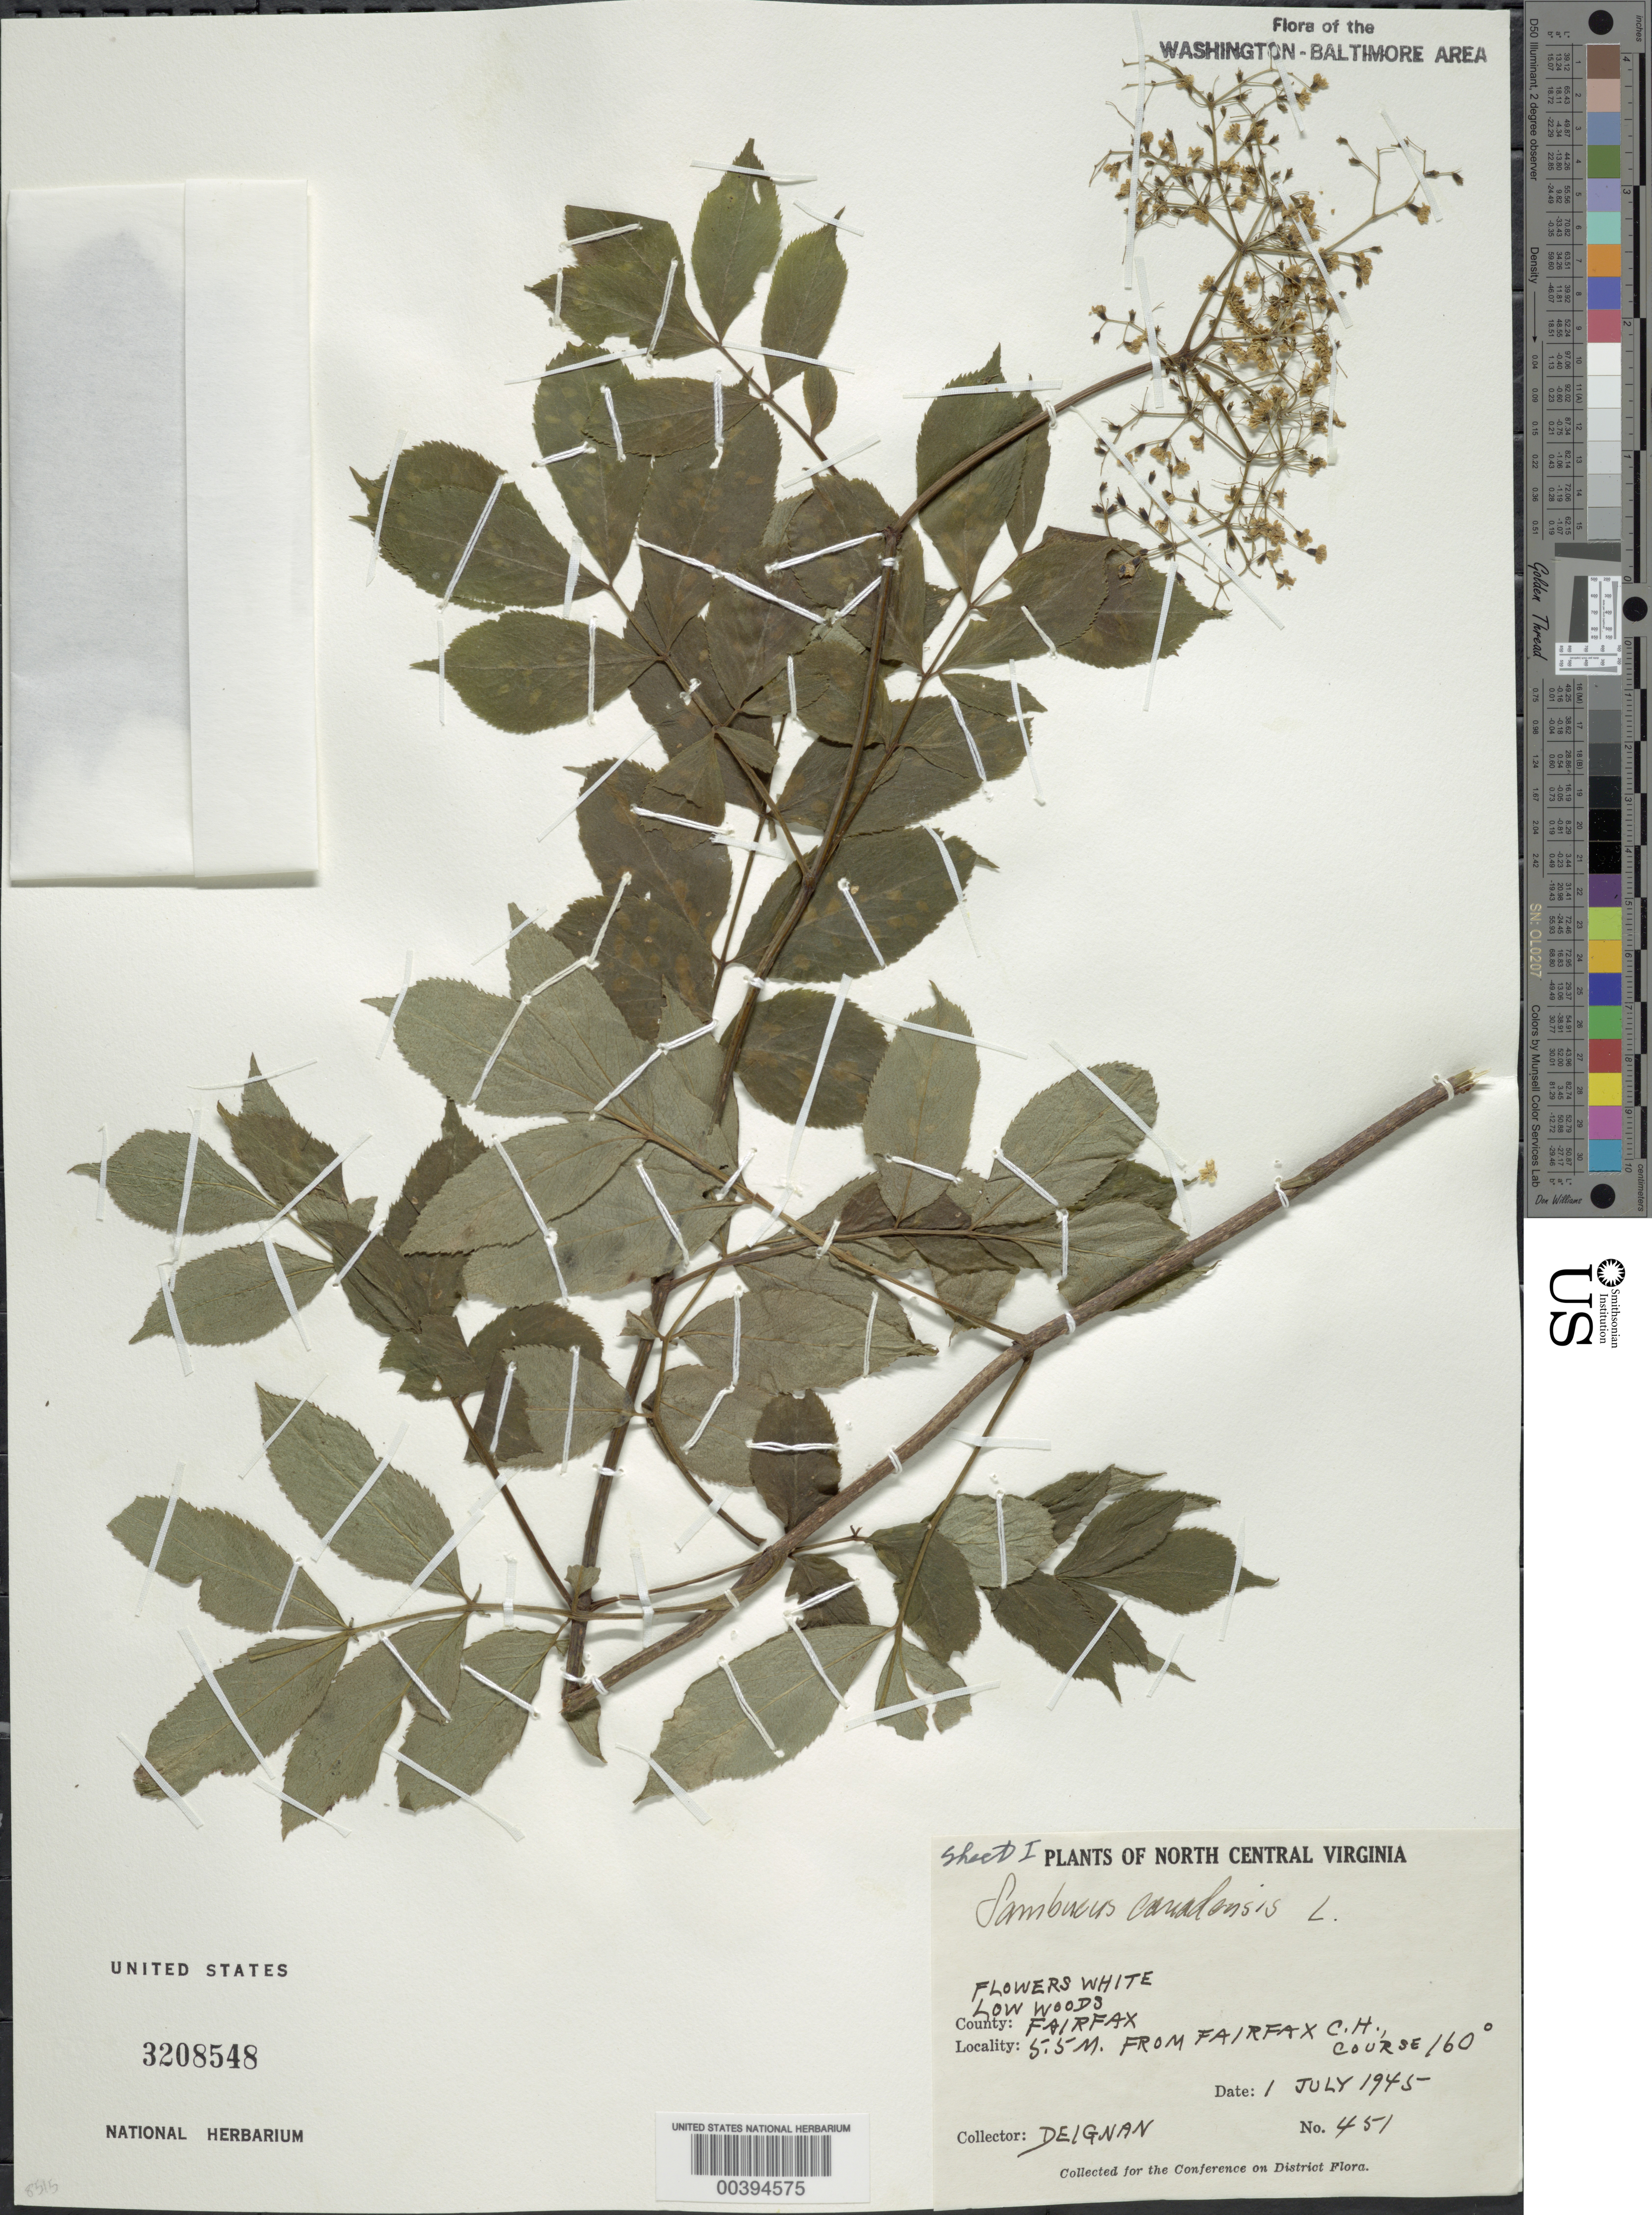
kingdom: Plantae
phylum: Tracheophyta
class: Magnoliopsida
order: Dipsacales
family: Viburnaceae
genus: Sambucus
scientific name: Sambucus canadensis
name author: L.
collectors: H. Deignan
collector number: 451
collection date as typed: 01 Jul 1945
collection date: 1945-07-01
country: United States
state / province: Virginia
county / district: Fairfax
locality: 5.5 M from Fairfax Court House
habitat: Low woods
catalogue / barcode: US 3208548